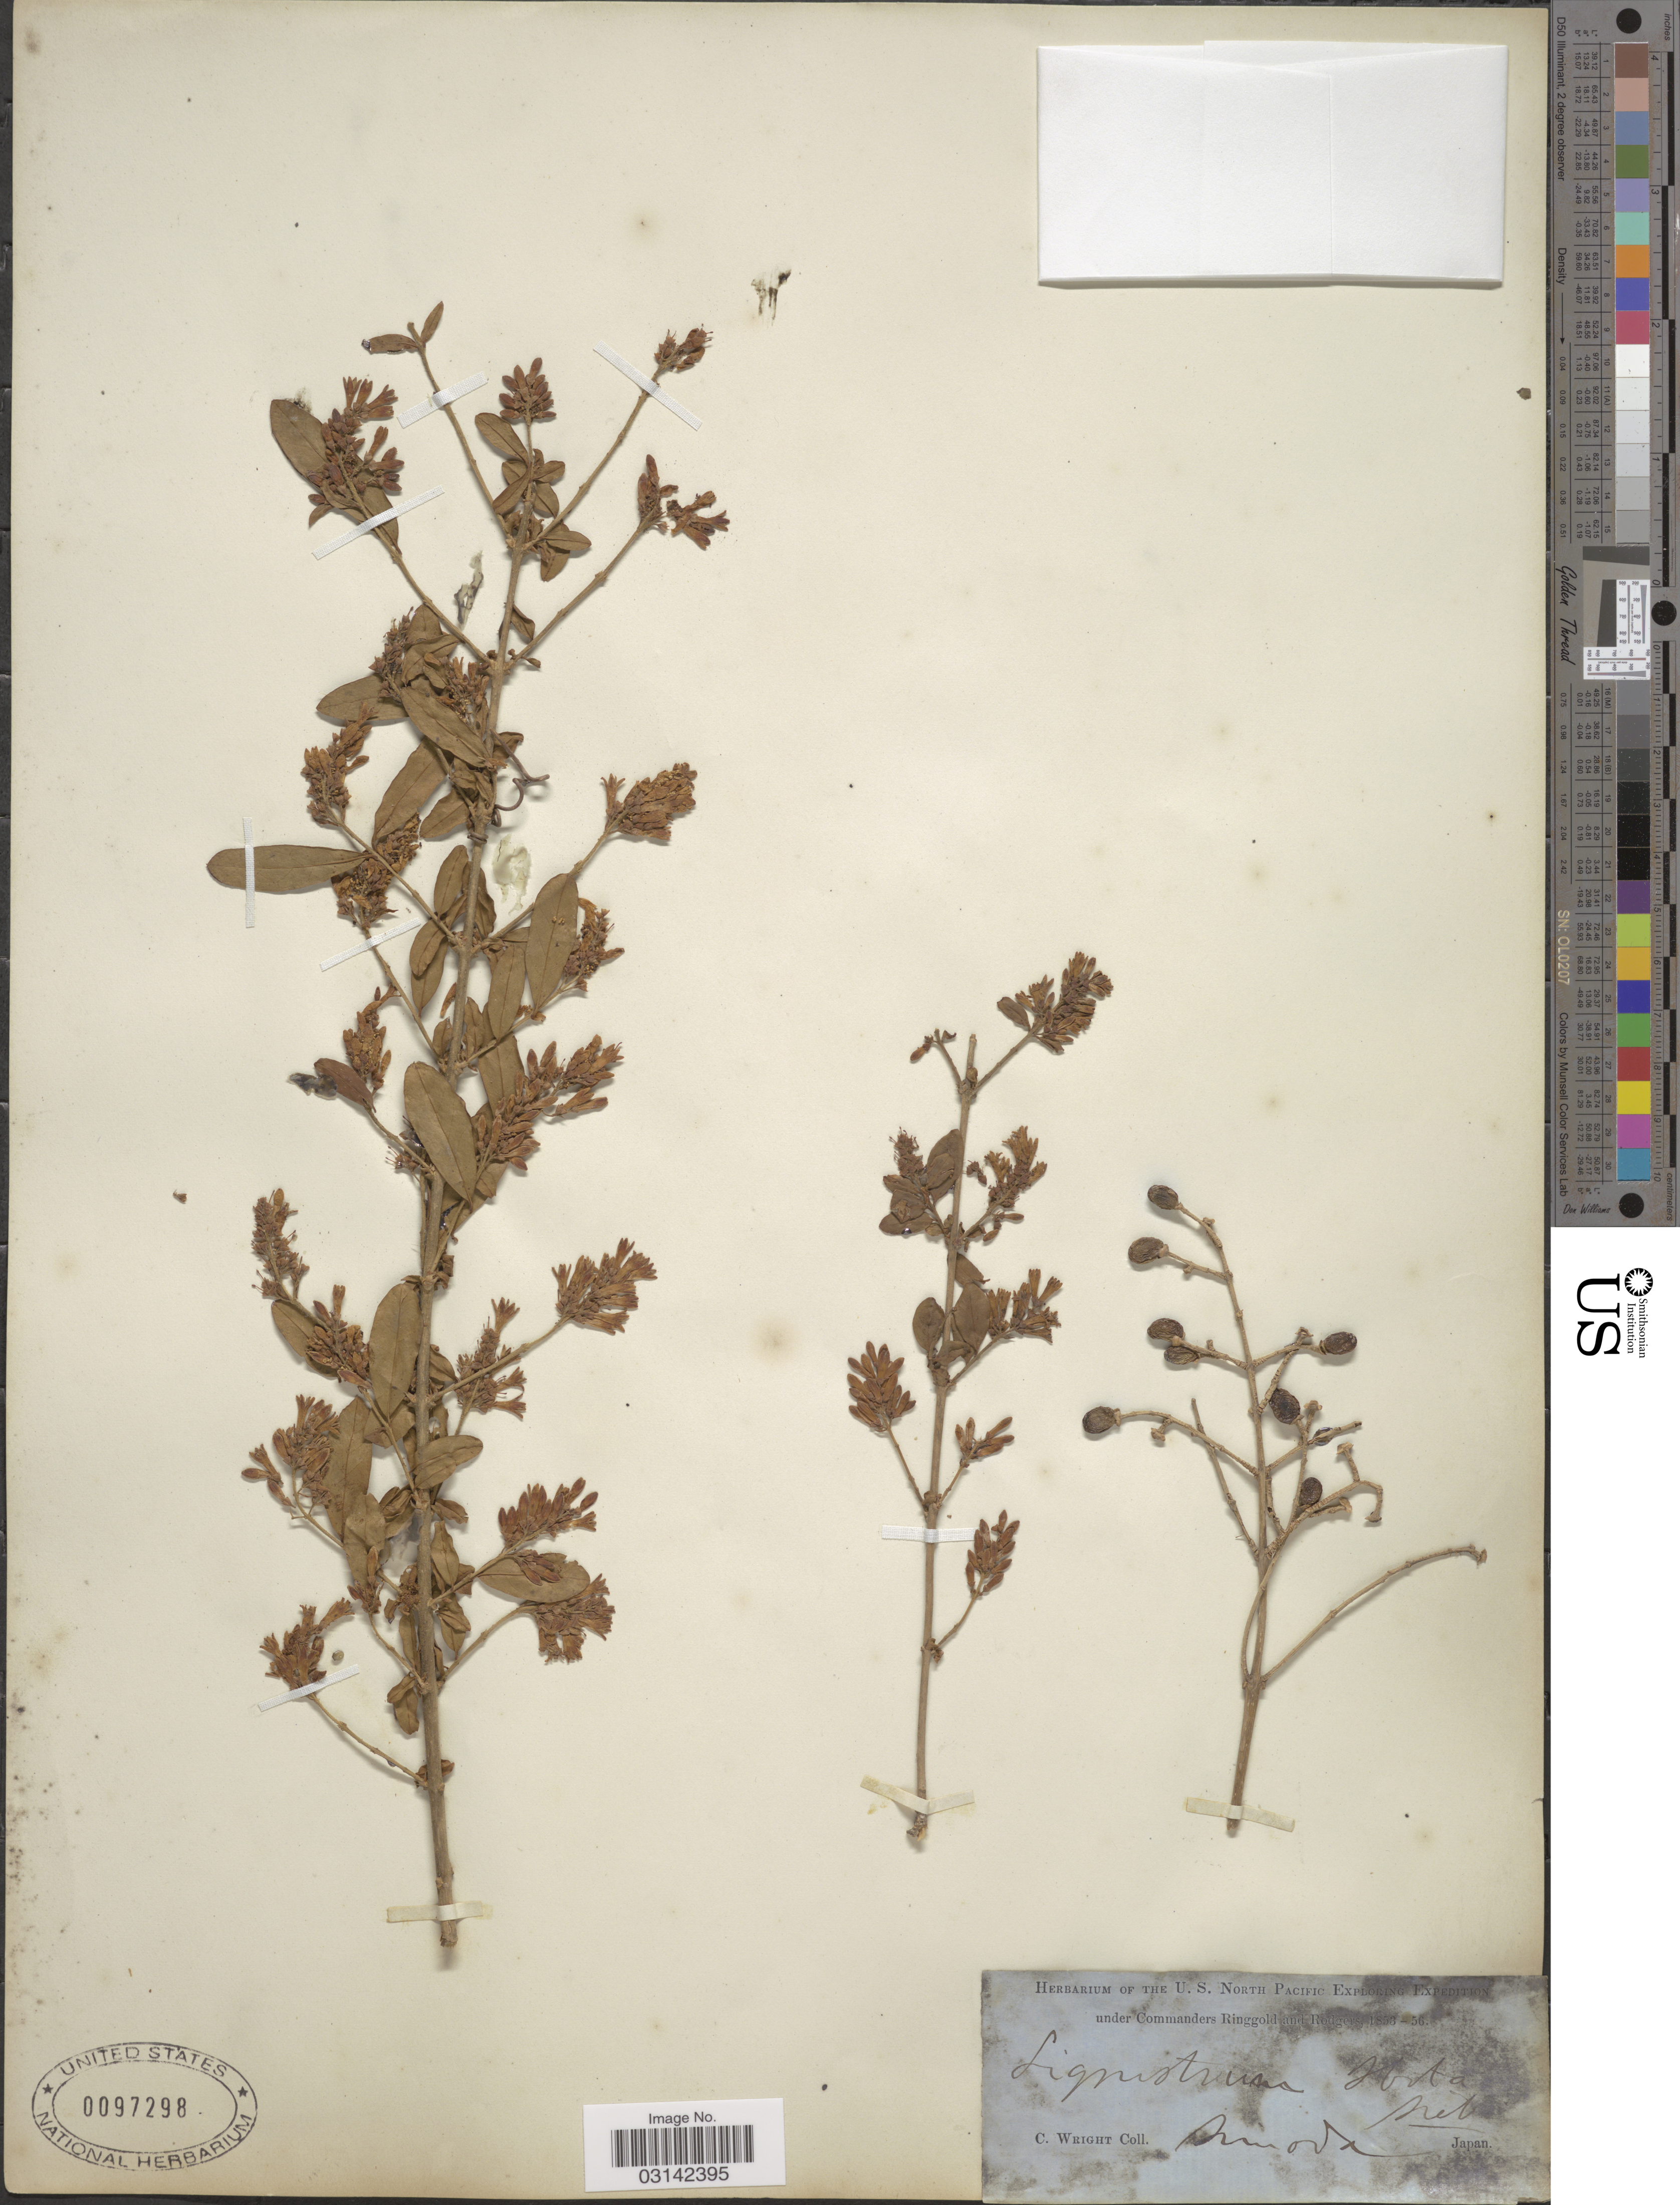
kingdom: Plantae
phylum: Tracheophyta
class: Magnoliopsida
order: Lamiales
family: Oleaceae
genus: Ligustrum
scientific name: Ligustrum ibota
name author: Siebold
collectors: C. Wright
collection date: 1853/1856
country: Japan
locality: Simoda.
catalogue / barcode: US 97298